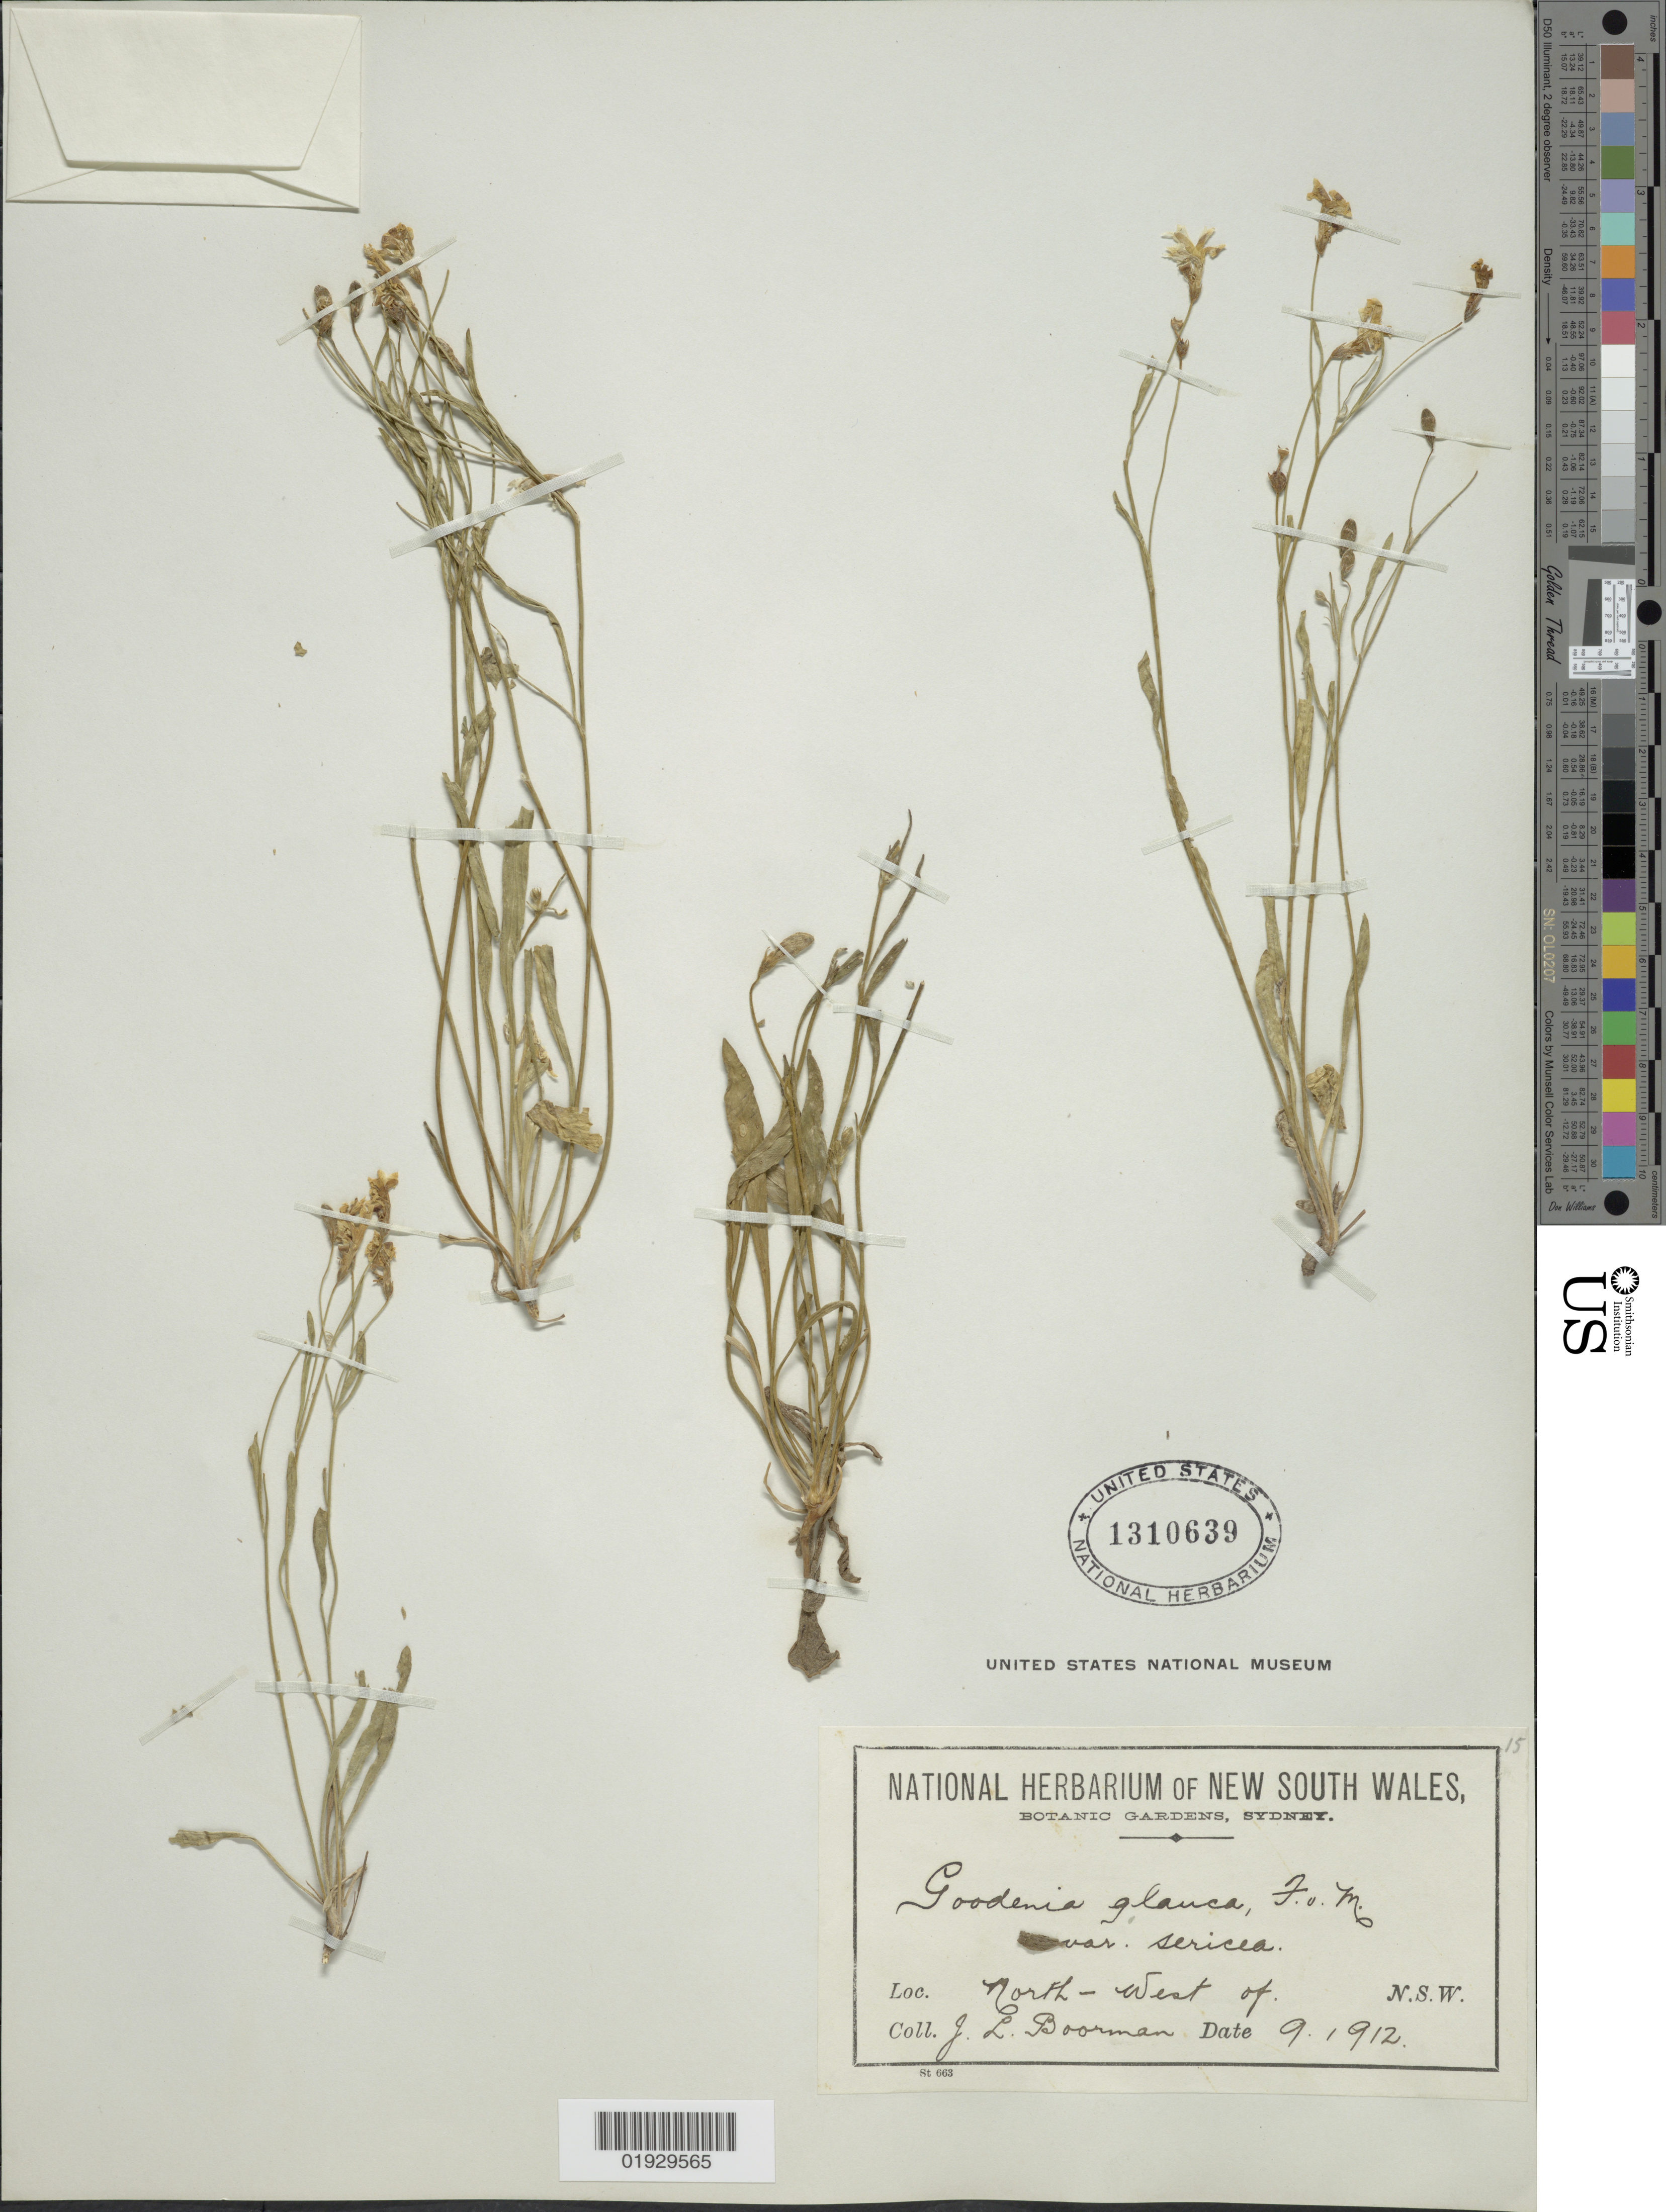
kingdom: Plantae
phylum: Tracheophyta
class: Magnoliopsida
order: Asterales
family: Goodeniaceae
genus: Goodenia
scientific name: Goodenia glauca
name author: F. Muell.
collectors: J. Boorman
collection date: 1912-09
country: Australia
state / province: New South Wales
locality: North - West of N.S.W.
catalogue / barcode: US 1310639